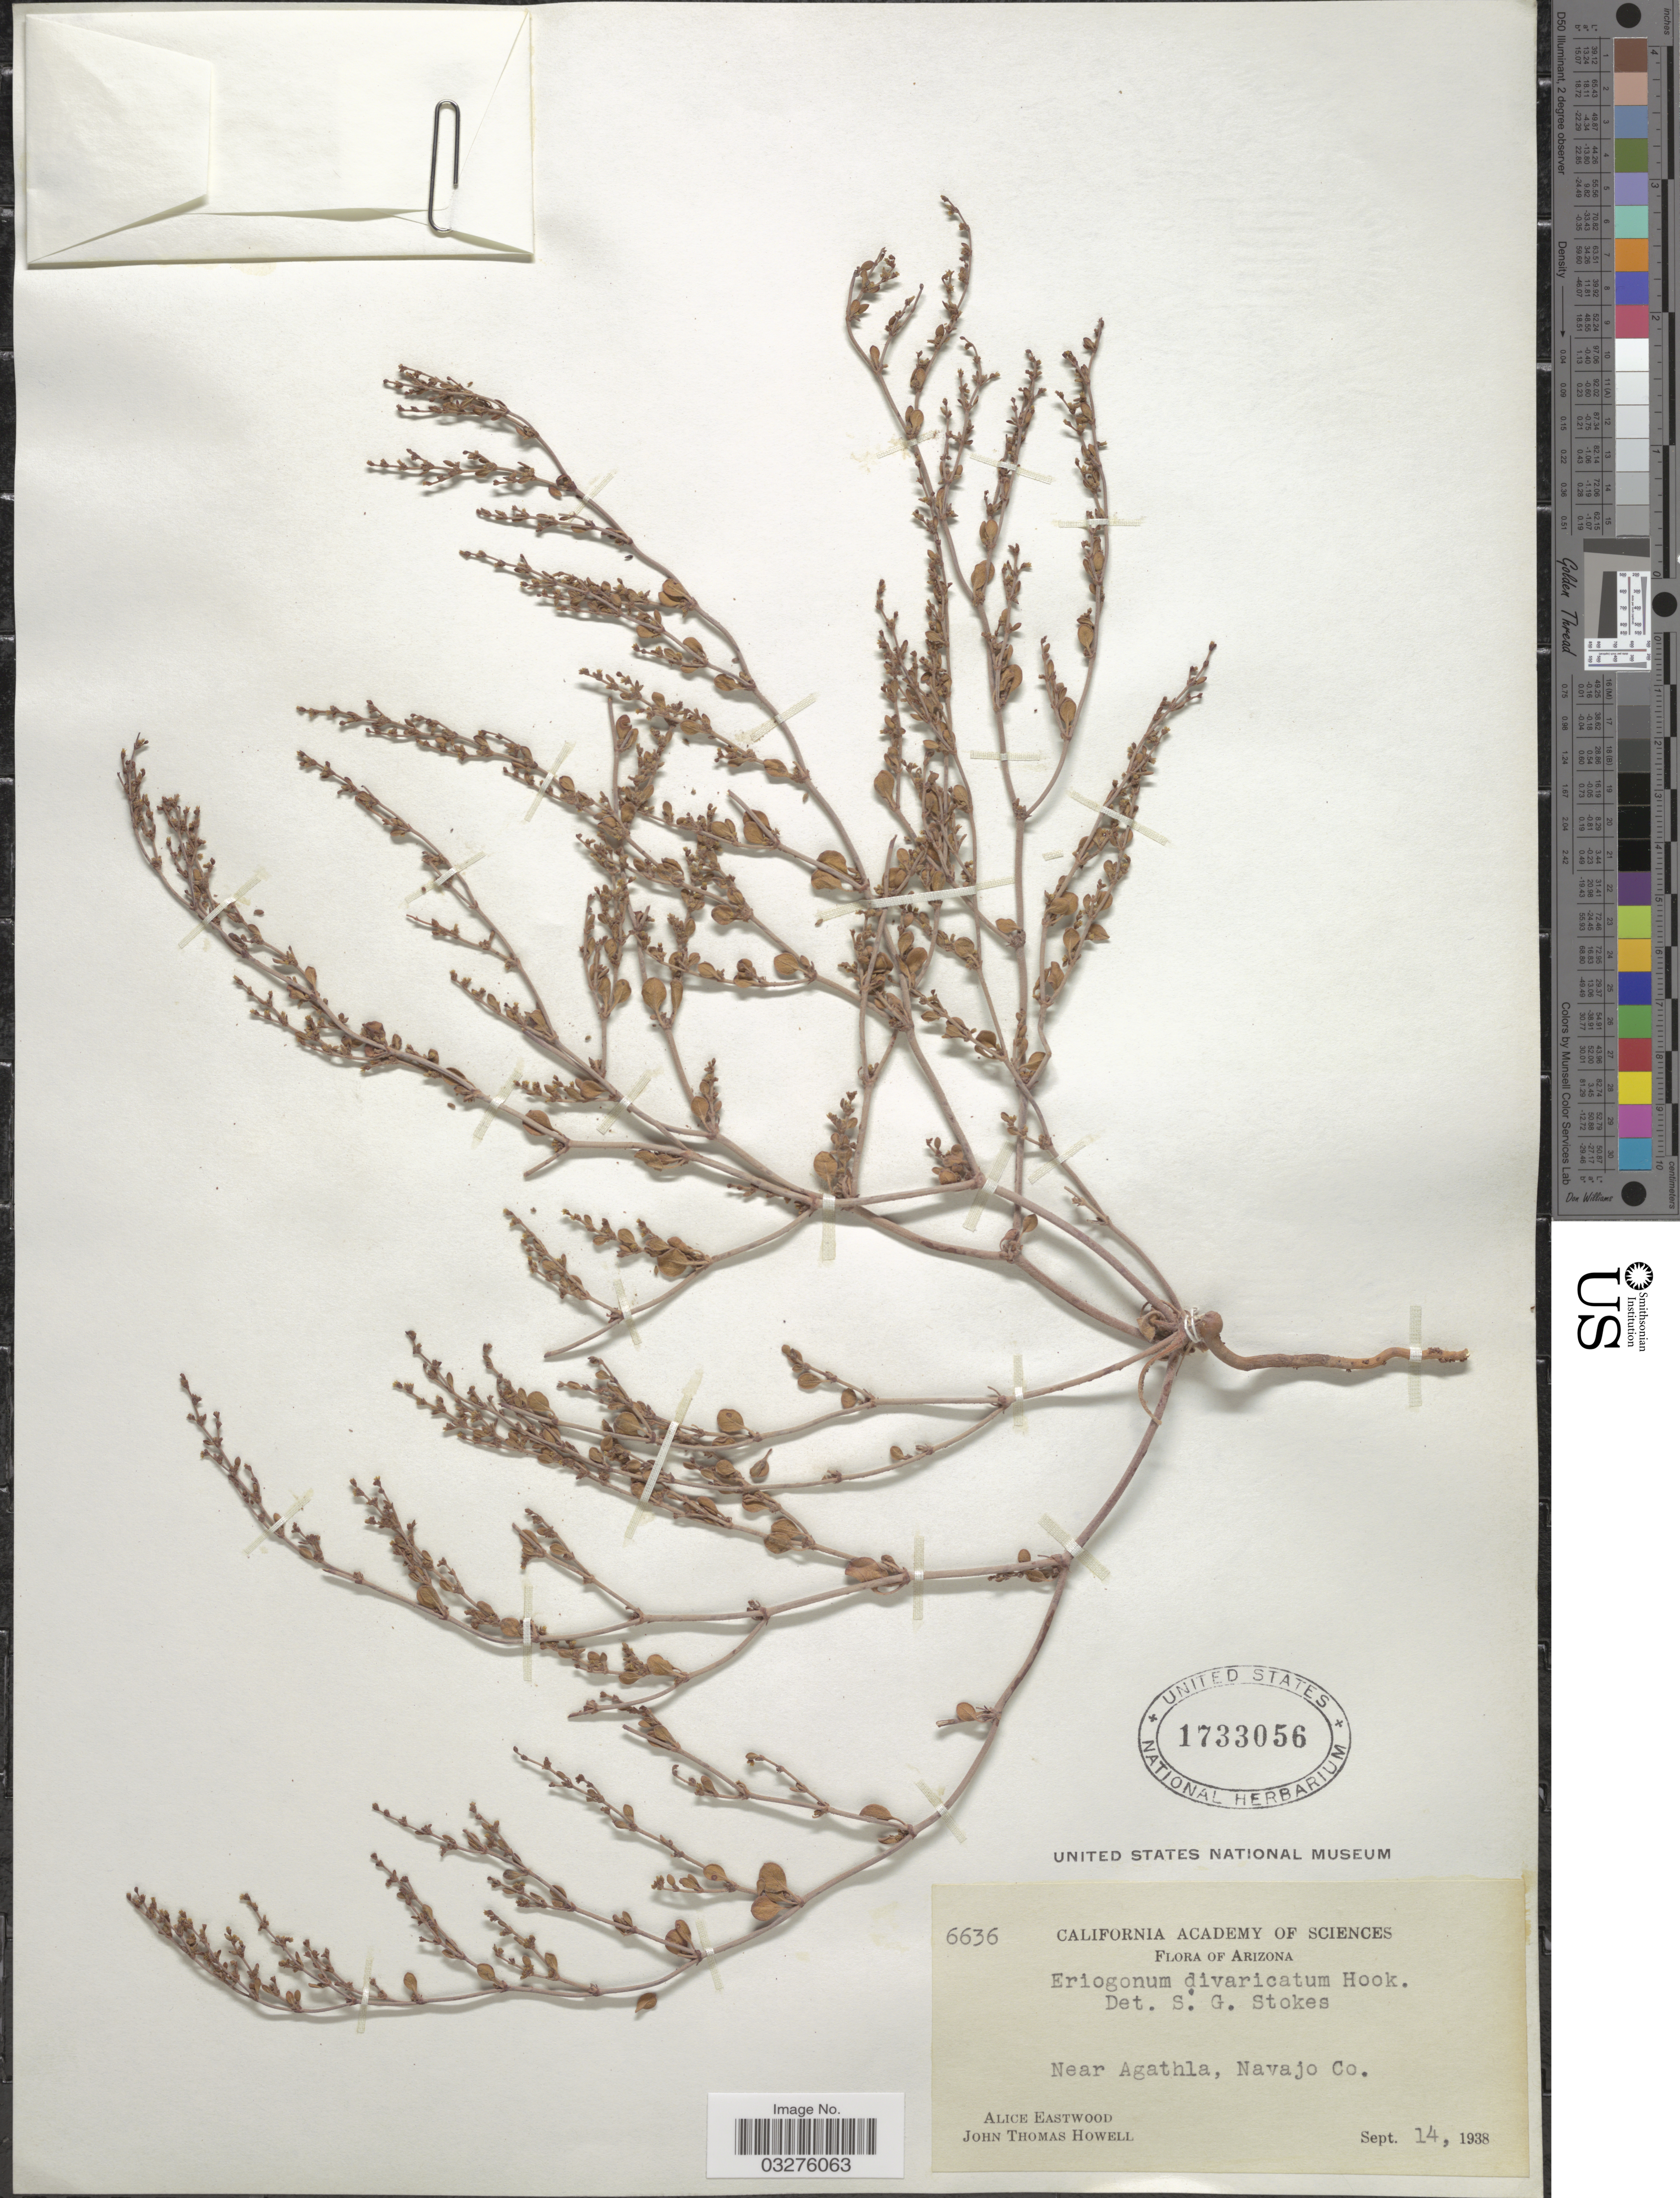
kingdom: Plantae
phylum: Tracheophyta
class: Magnoliopsida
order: Caryophyllales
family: Polygonaceae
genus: Eriogonum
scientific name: Eriogonum divaricatum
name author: Hook.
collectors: A. Eastwood & J. T. Howell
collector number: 6636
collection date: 1938-09-14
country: United States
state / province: Arizona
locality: Near Agathla, Navajo Co.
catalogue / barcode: US 1733056